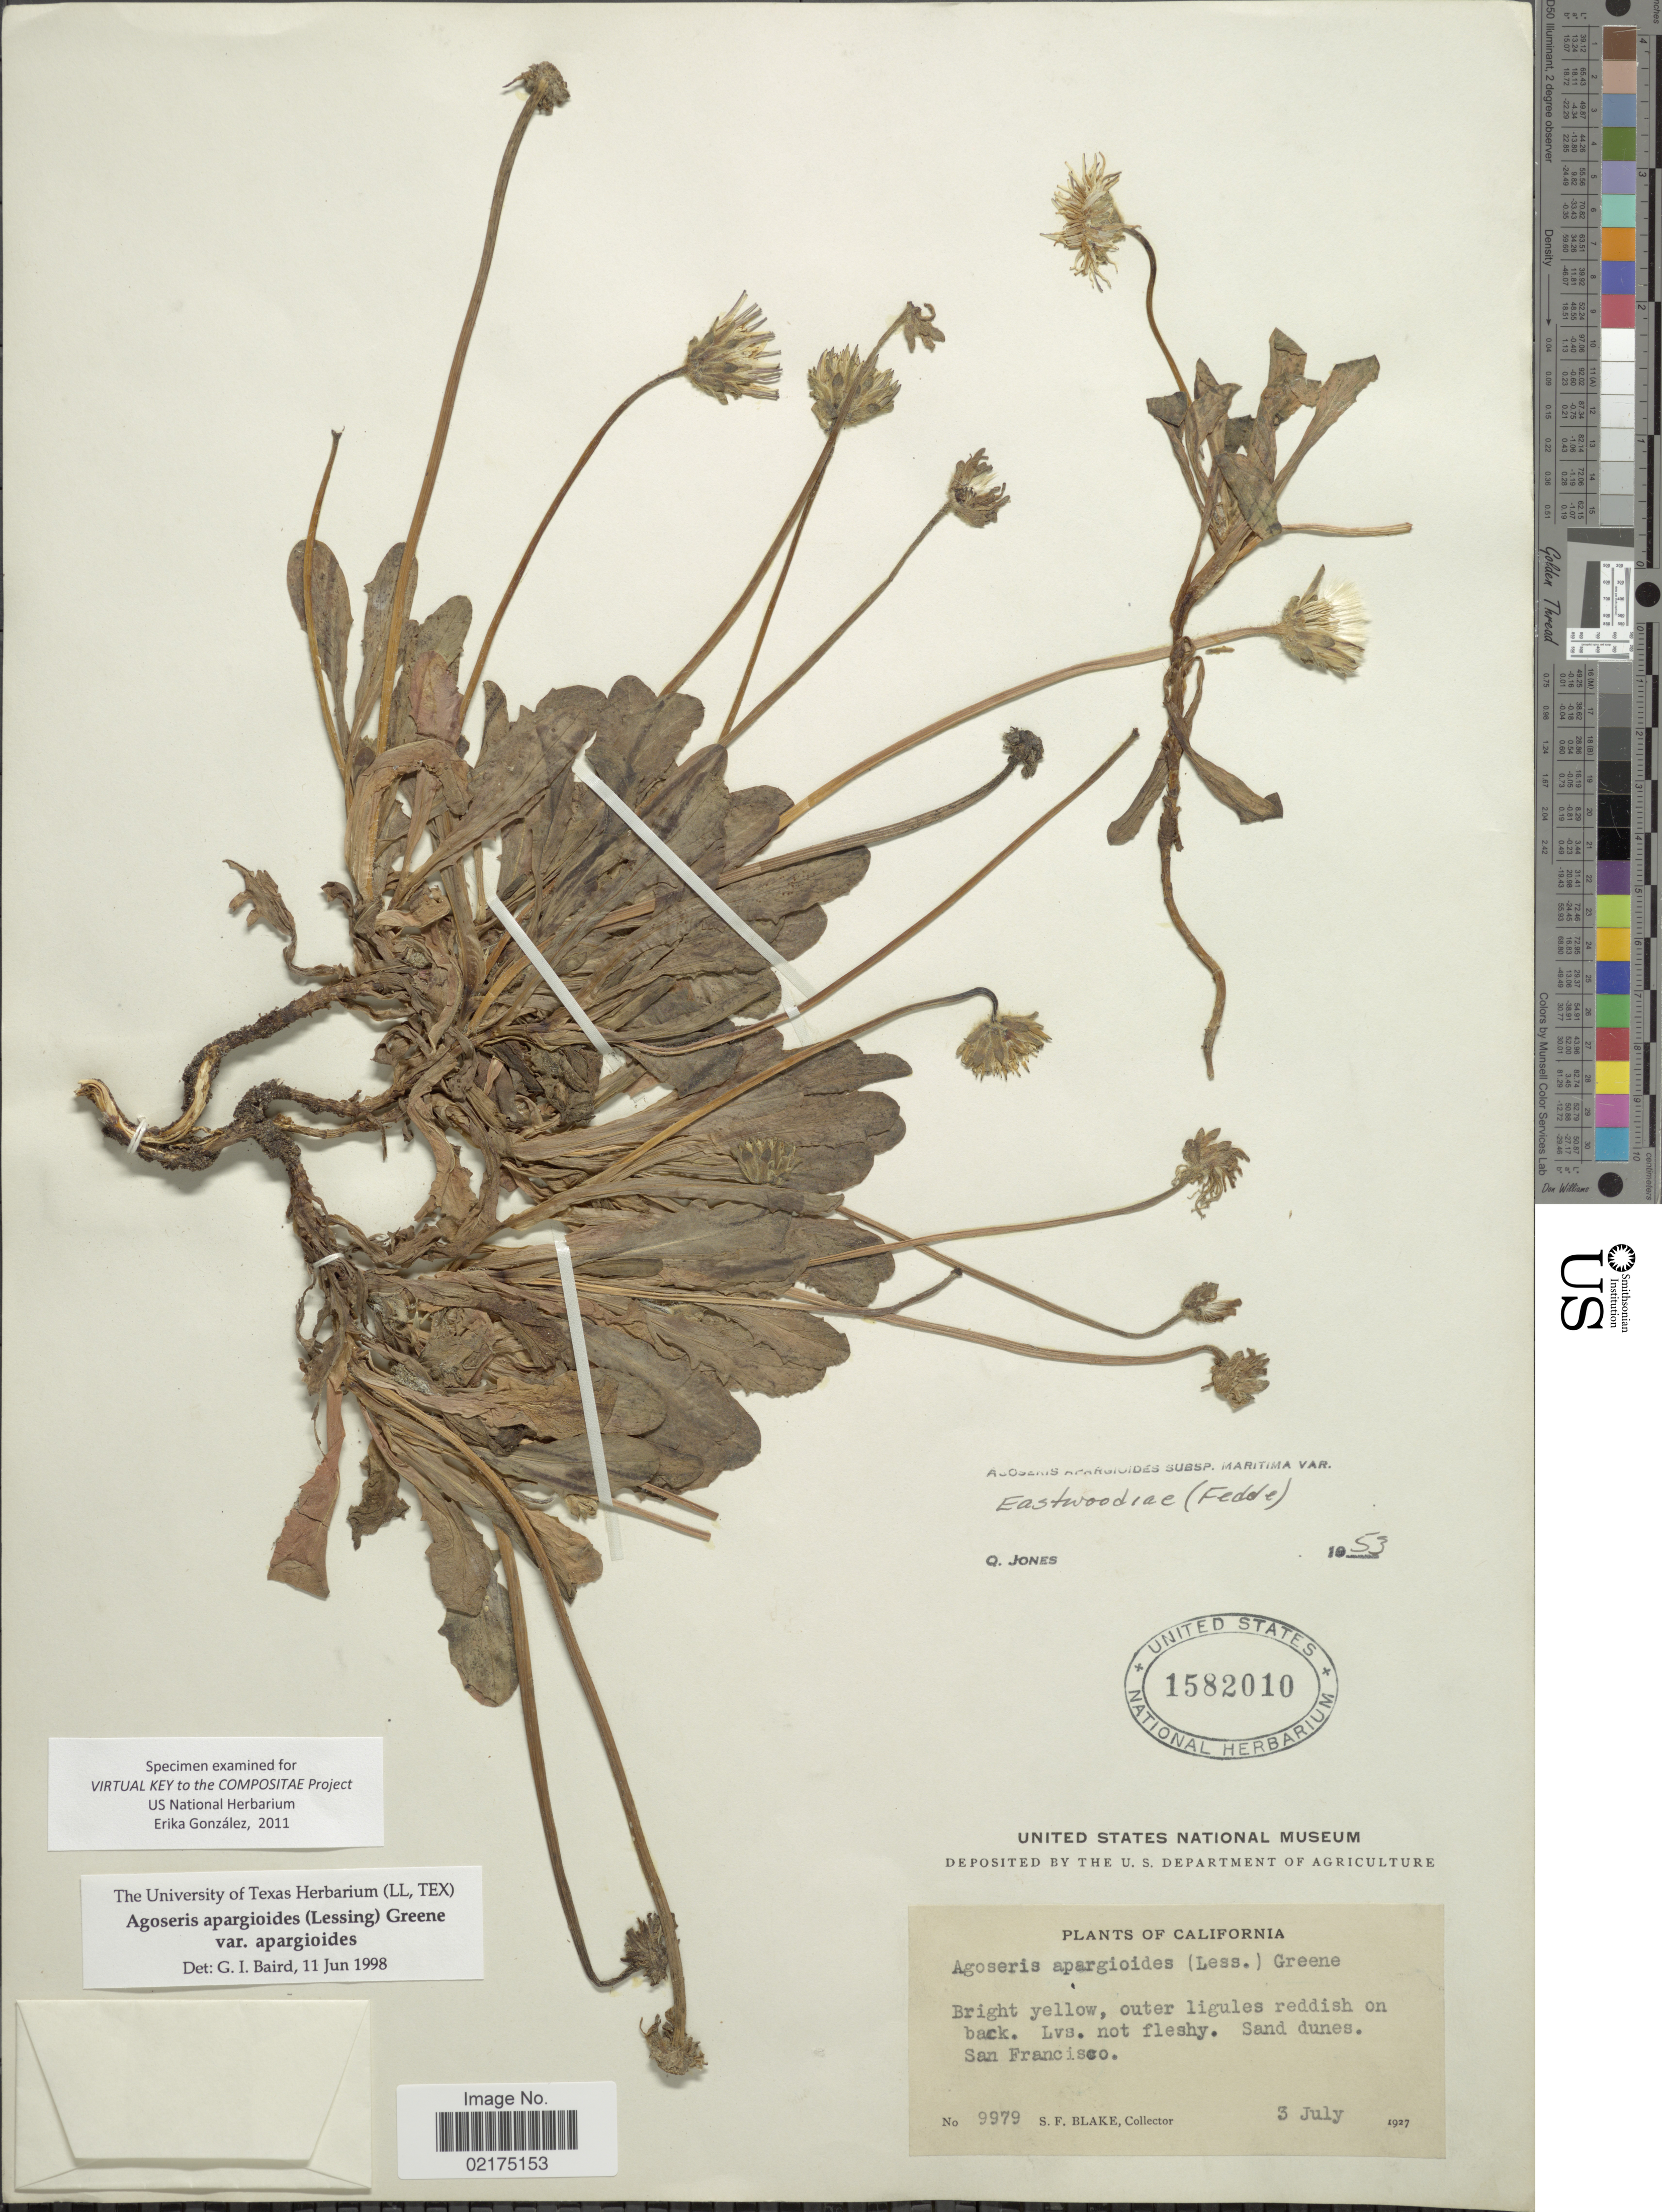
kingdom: Plantae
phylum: Tracheophyta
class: Magnoliopsida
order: Asterales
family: Asteraceae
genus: Agoseris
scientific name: Agoseris apargioides subsp. apargioides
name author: (Less.) Greene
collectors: S. Blake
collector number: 9979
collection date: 1927-07-03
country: United States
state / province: California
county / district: San Francisco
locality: San Francisco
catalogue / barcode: US 1582010